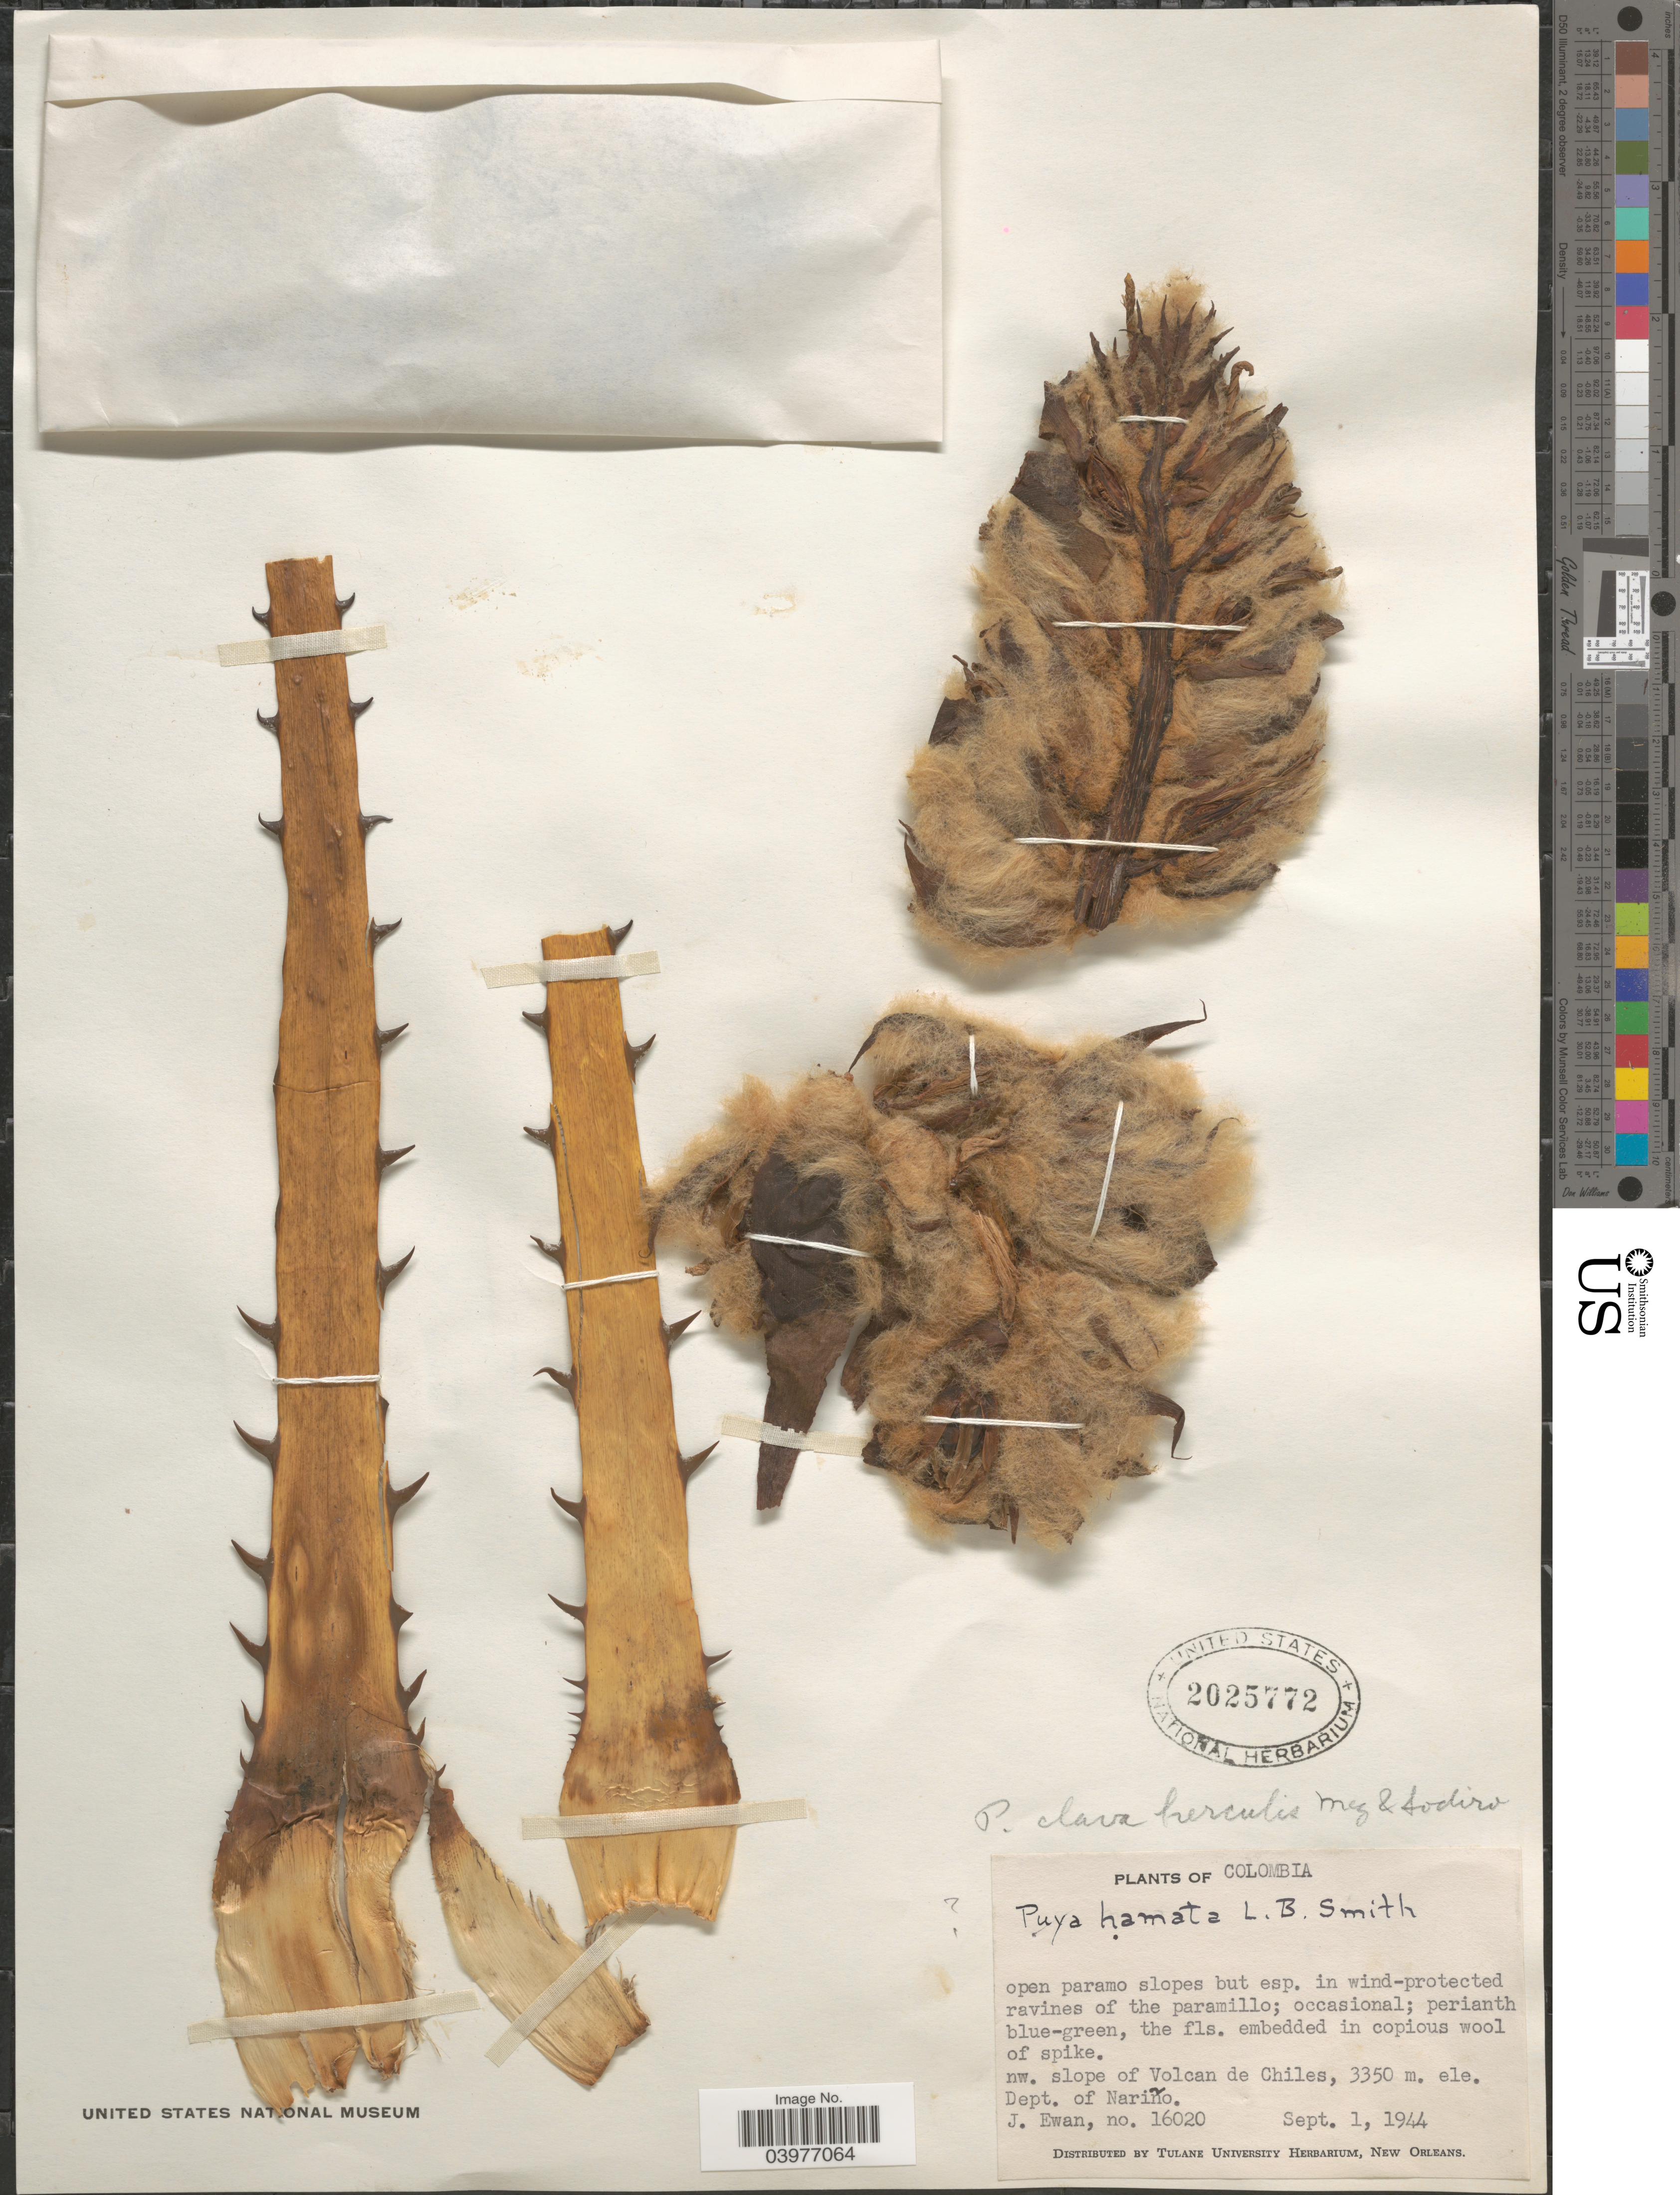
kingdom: Plantae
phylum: Tracheophyta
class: Liliopsida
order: Poales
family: Bromeliaceae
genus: Puya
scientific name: Puya clava-herculis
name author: Mez & Mez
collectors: J. A. Ewan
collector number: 16020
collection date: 1944-09-01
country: Colombia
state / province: Nariño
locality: Nw. slope of Volcan de Chiles. Dept. of Nariño.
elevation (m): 3350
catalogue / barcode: US 2025772